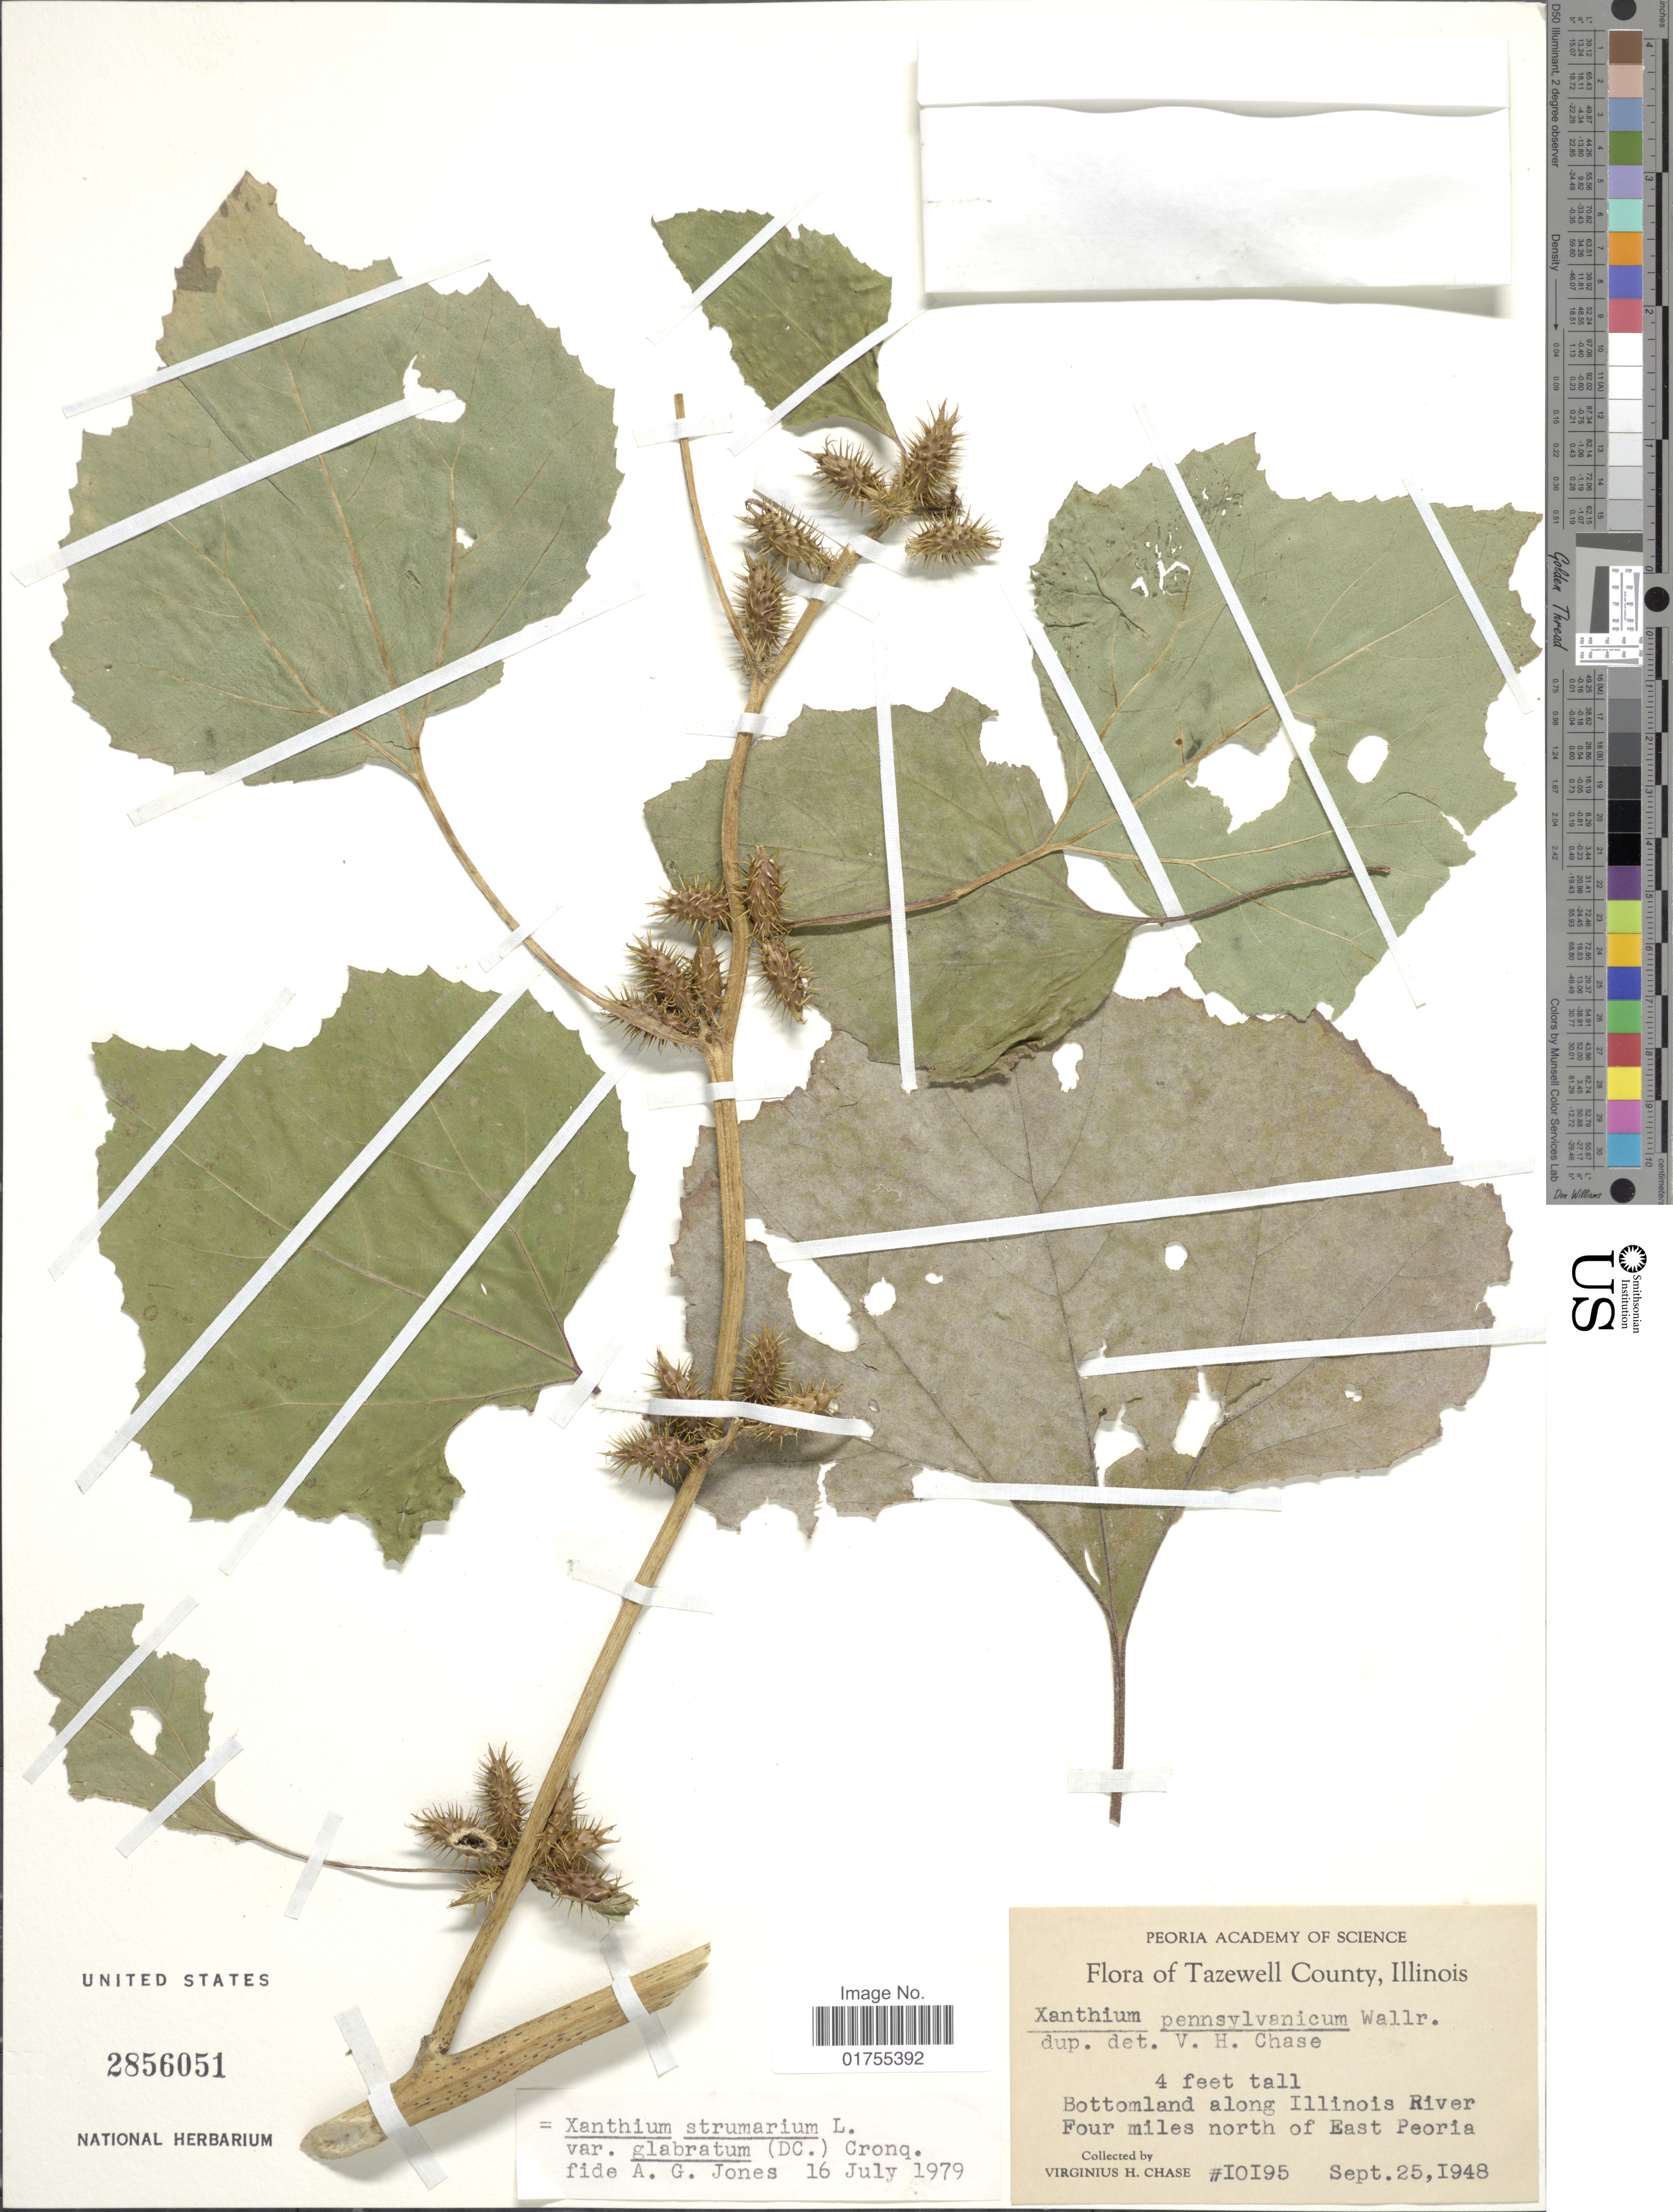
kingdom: Plantae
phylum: Tracheophyta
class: Magnoliopsida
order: Asterales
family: Asteraceae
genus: Xanthium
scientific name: Xanthium strumarium var. glabratum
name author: Mill.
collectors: V. H. Chase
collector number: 10195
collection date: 1948-09-25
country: United States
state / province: Illinois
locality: Tazewell County, Bottomland along Illinois River, Four miles north of East Peoria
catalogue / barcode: US 2856051